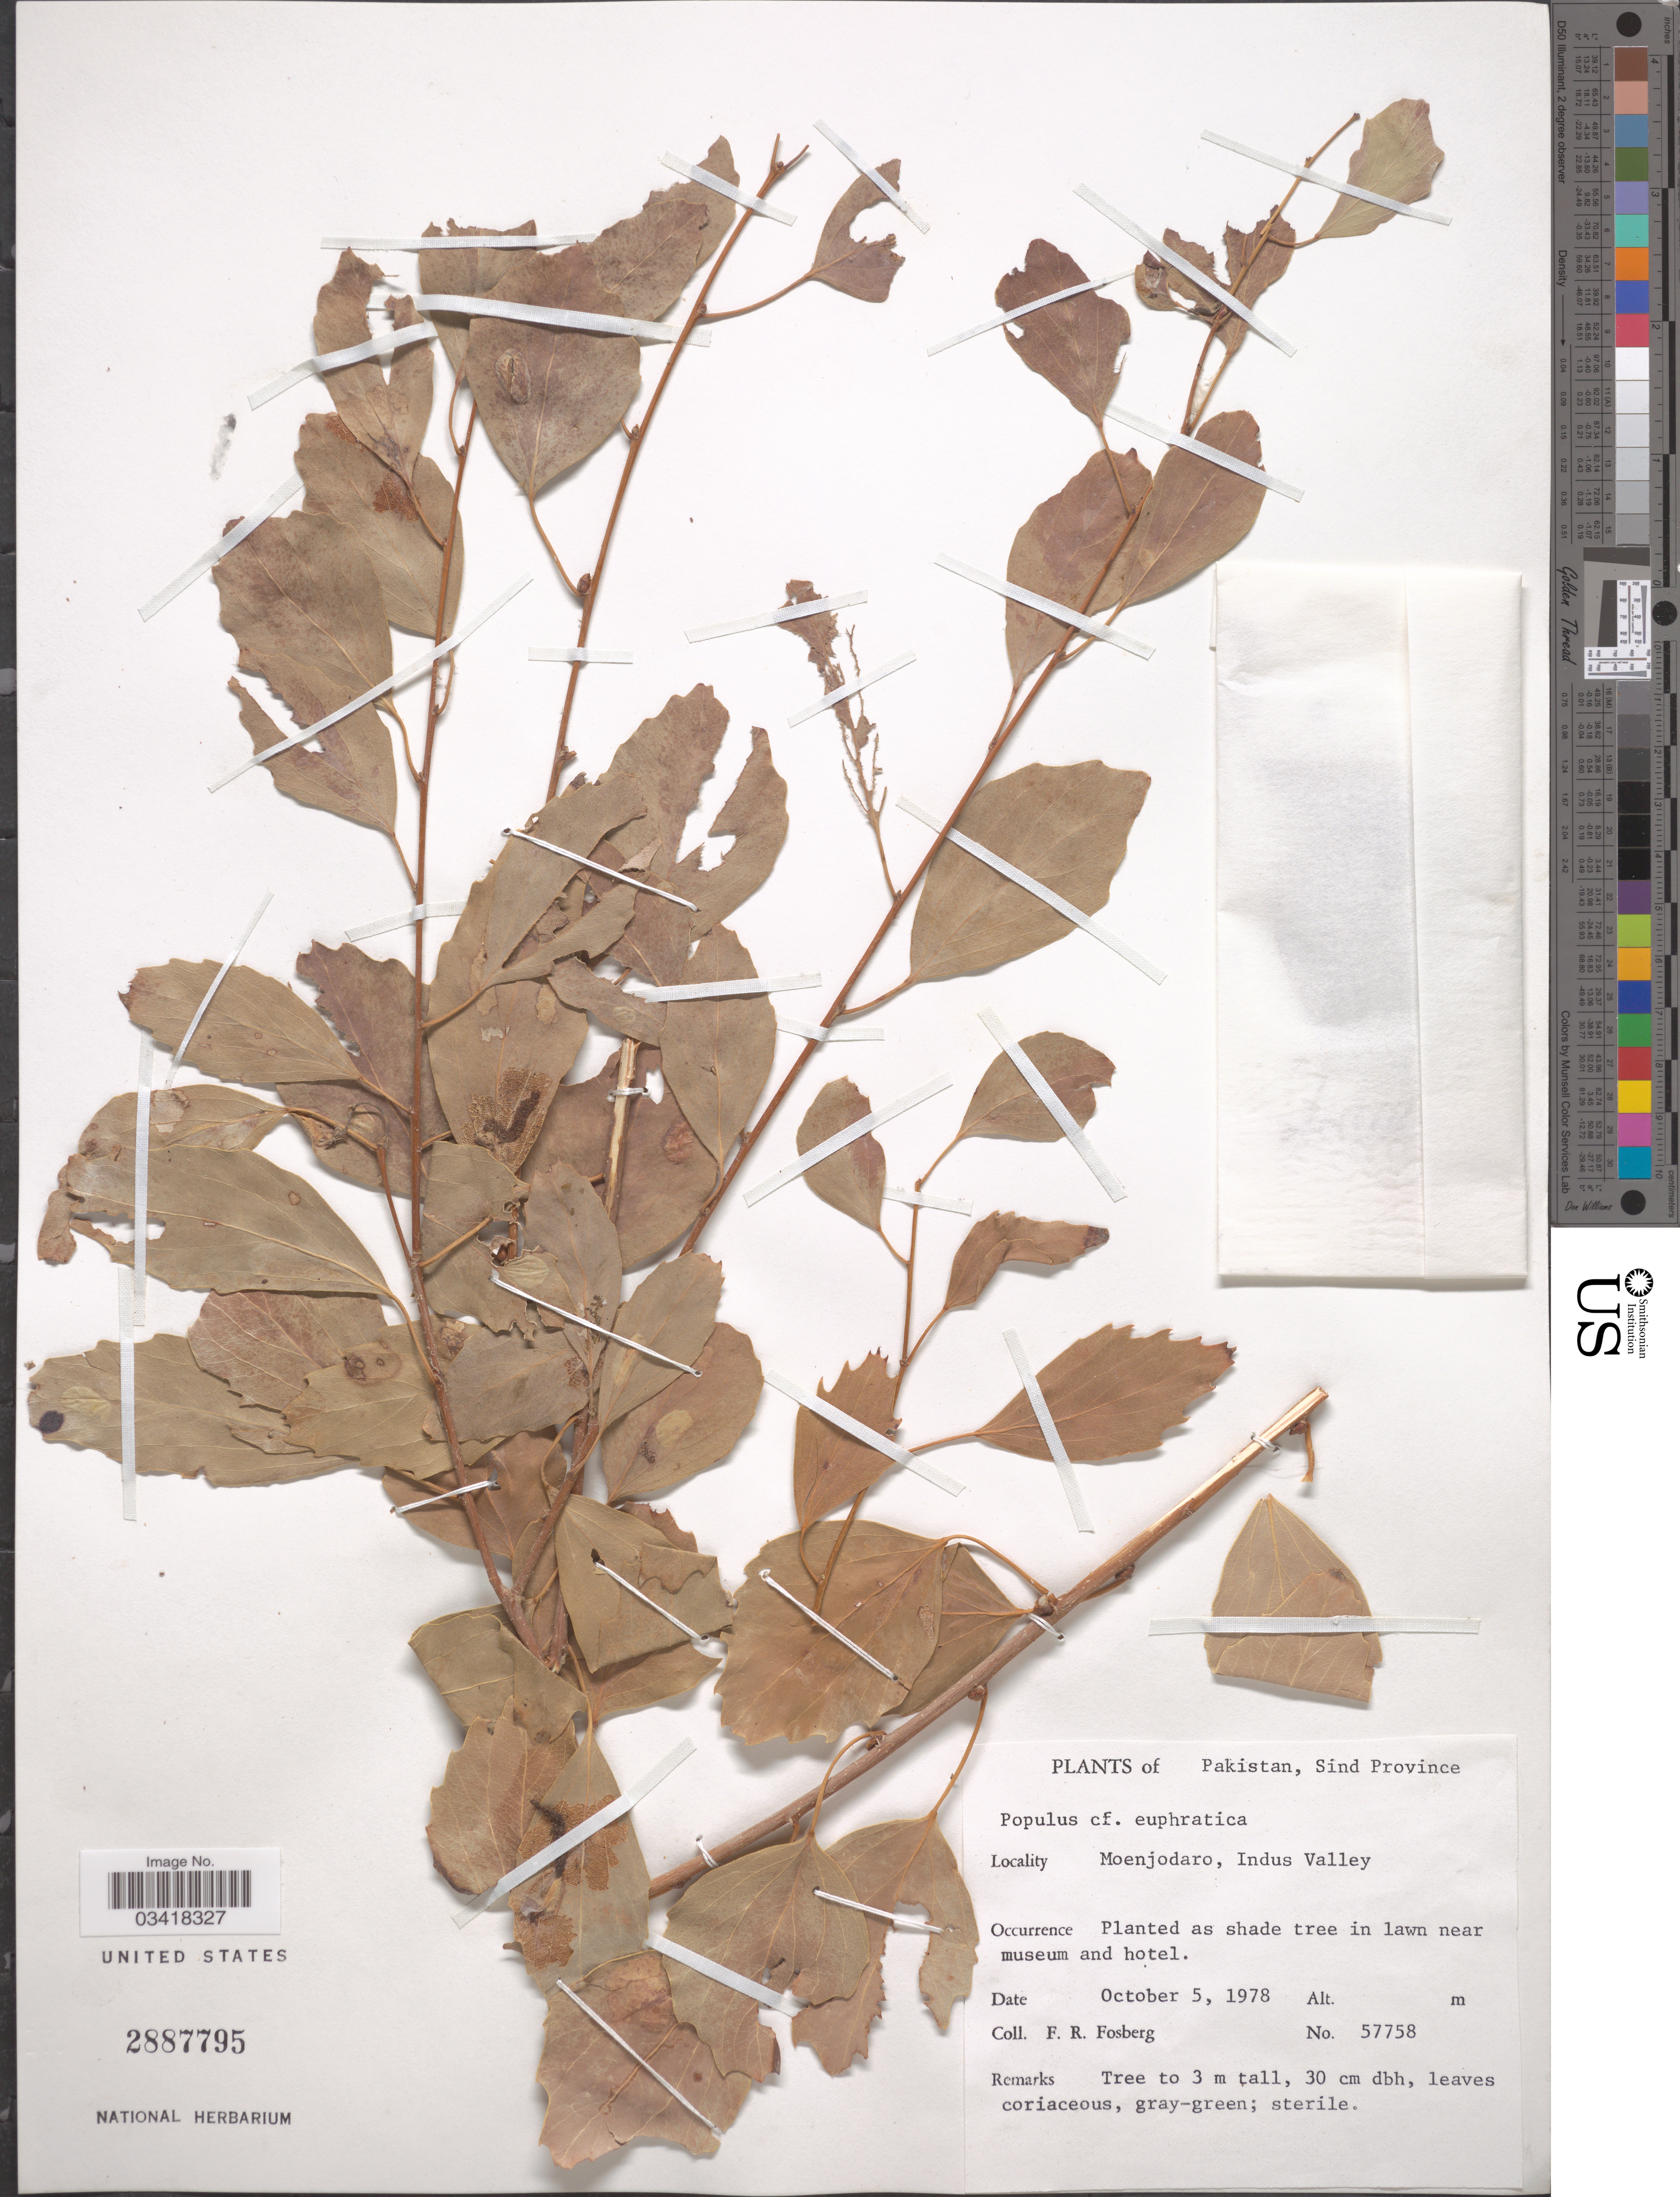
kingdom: Plantae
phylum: Tracheophyta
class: Magnoliopsida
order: Malpighiales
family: Salicaceae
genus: Populus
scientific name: Populus euphratica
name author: Oliv.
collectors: F. R. Fosberg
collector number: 57758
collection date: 1978-10-05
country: Pakistan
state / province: Sindh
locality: Sind Province. Moenjodaro, Indus Valley. Planted as shade tree in lawn near museum and hotel.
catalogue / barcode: US 2887795